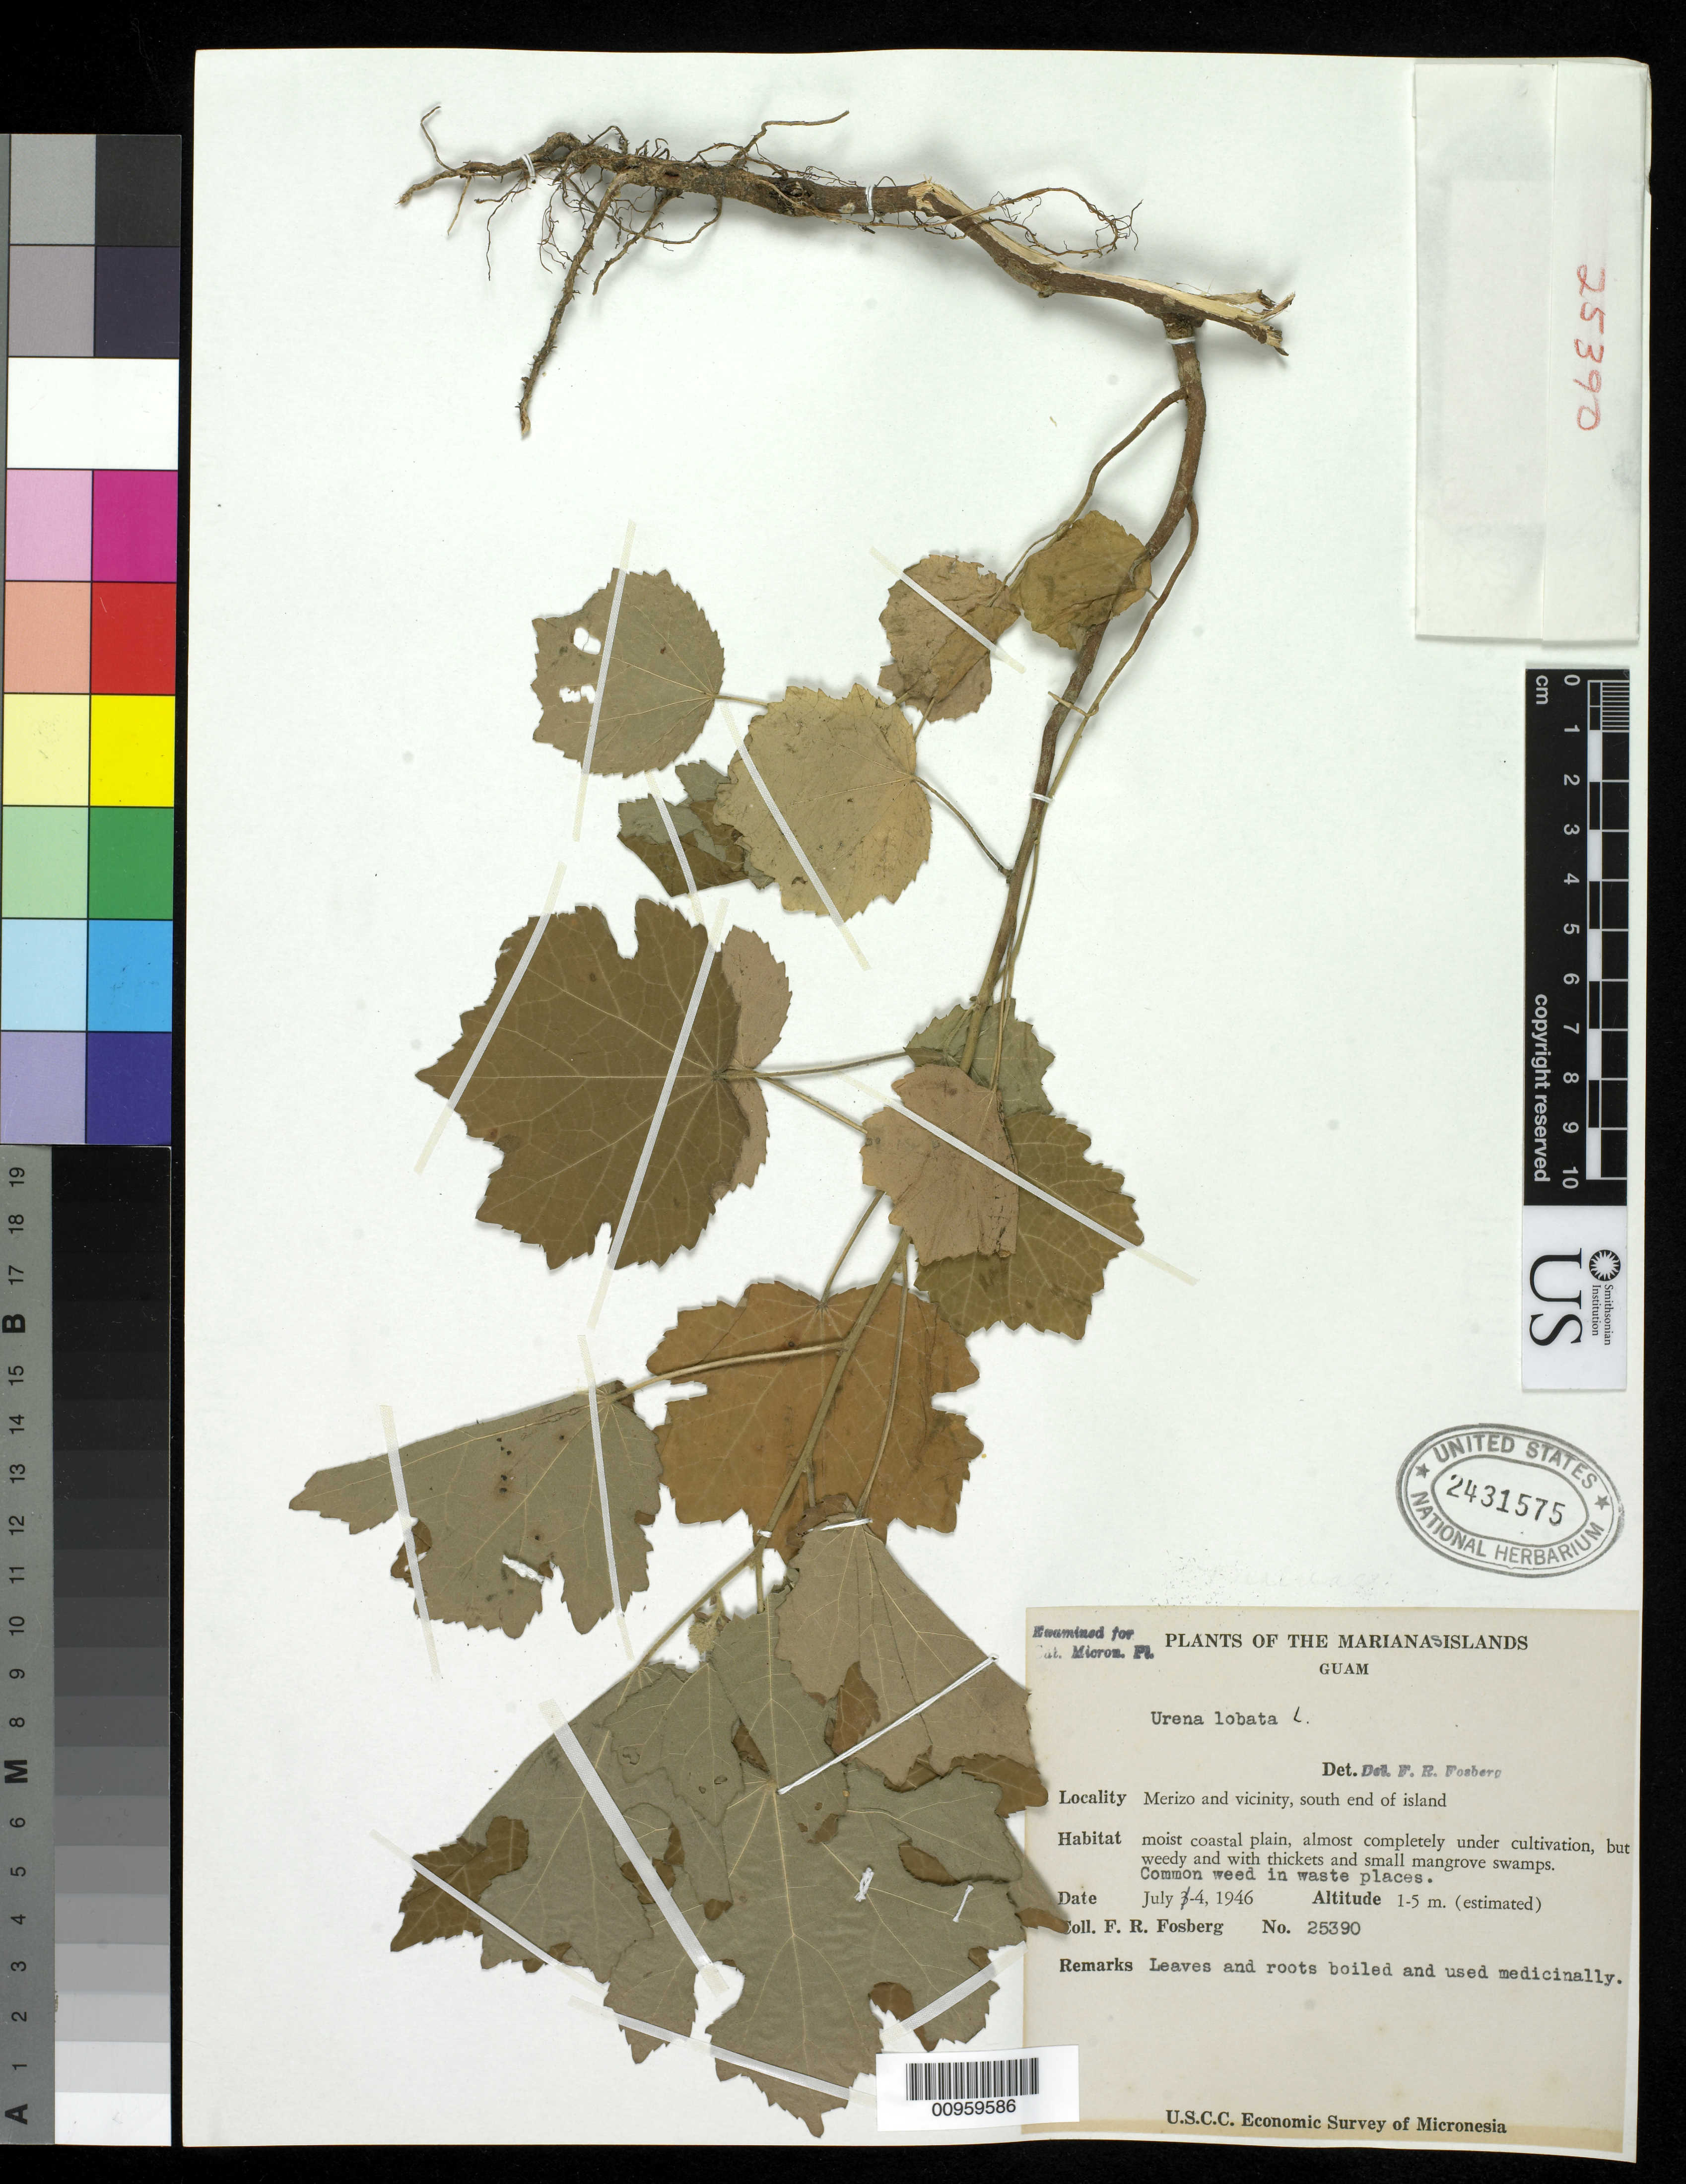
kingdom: Plantae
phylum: Tracheophyta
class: Magnoliopsida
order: Malvales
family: Malvaceae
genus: Urena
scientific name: Urena lobata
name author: L.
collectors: F. R. Fosberg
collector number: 25390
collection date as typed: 04 Jul 1946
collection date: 1946-07-04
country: Guam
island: Guam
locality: Merizo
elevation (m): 1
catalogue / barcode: US 2431575